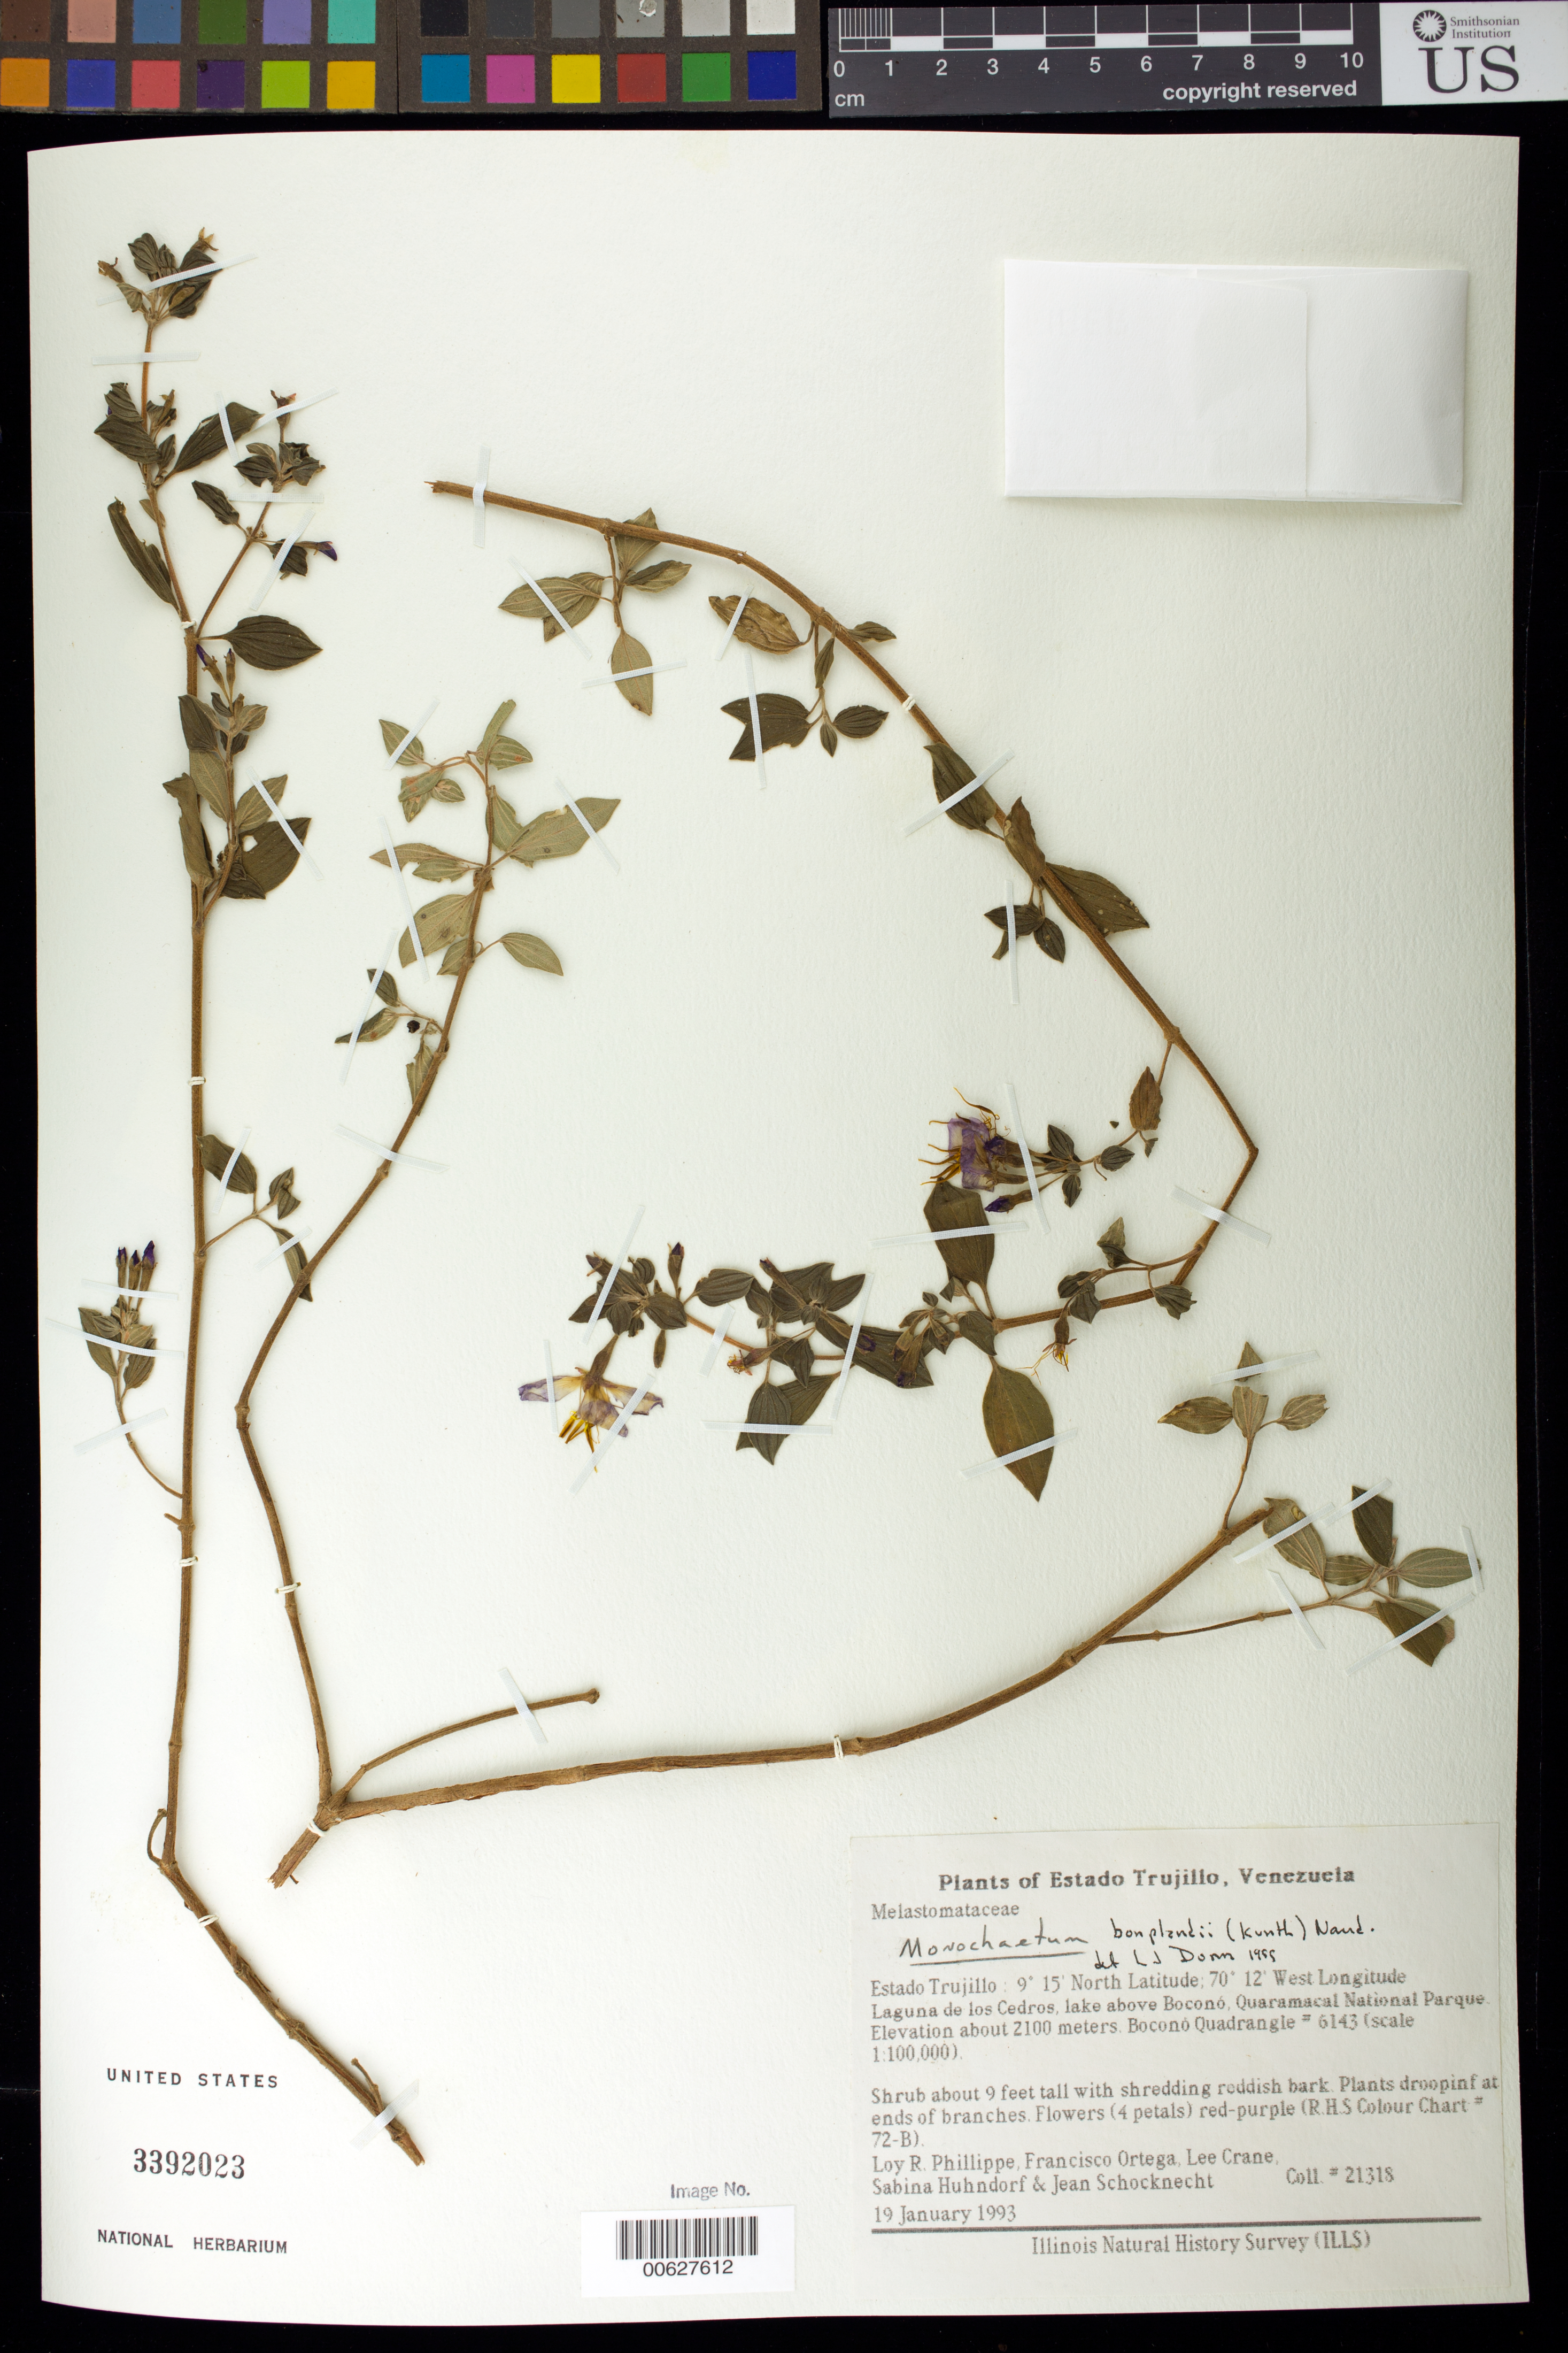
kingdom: Plantae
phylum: Tracheophyta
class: Magnoliopsida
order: Myrtales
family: Melastomataceae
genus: Monochaetum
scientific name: Monochaetum bonplandii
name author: (Kunth) Naudin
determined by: Dorr, L. J., (BOT), Smithsonian Institution - National Museum of Natural History (UNITED STATES)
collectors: L. Phillippe, F. J. Ortega, L. Crane, S. Huhndorf & J. Schocknecht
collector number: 21318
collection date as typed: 19 Jan 1993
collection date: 1993-01-19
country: Venezuela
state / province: Trujillo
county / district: Boconó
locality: Parque Nacional Guaramacal, Laguna de los Cedros, lake above Boconó. Boconó Quadrangle = 6143 (scale 1: 100,000)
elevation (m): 2100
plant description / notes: PORT, US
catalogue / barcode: US 3392023